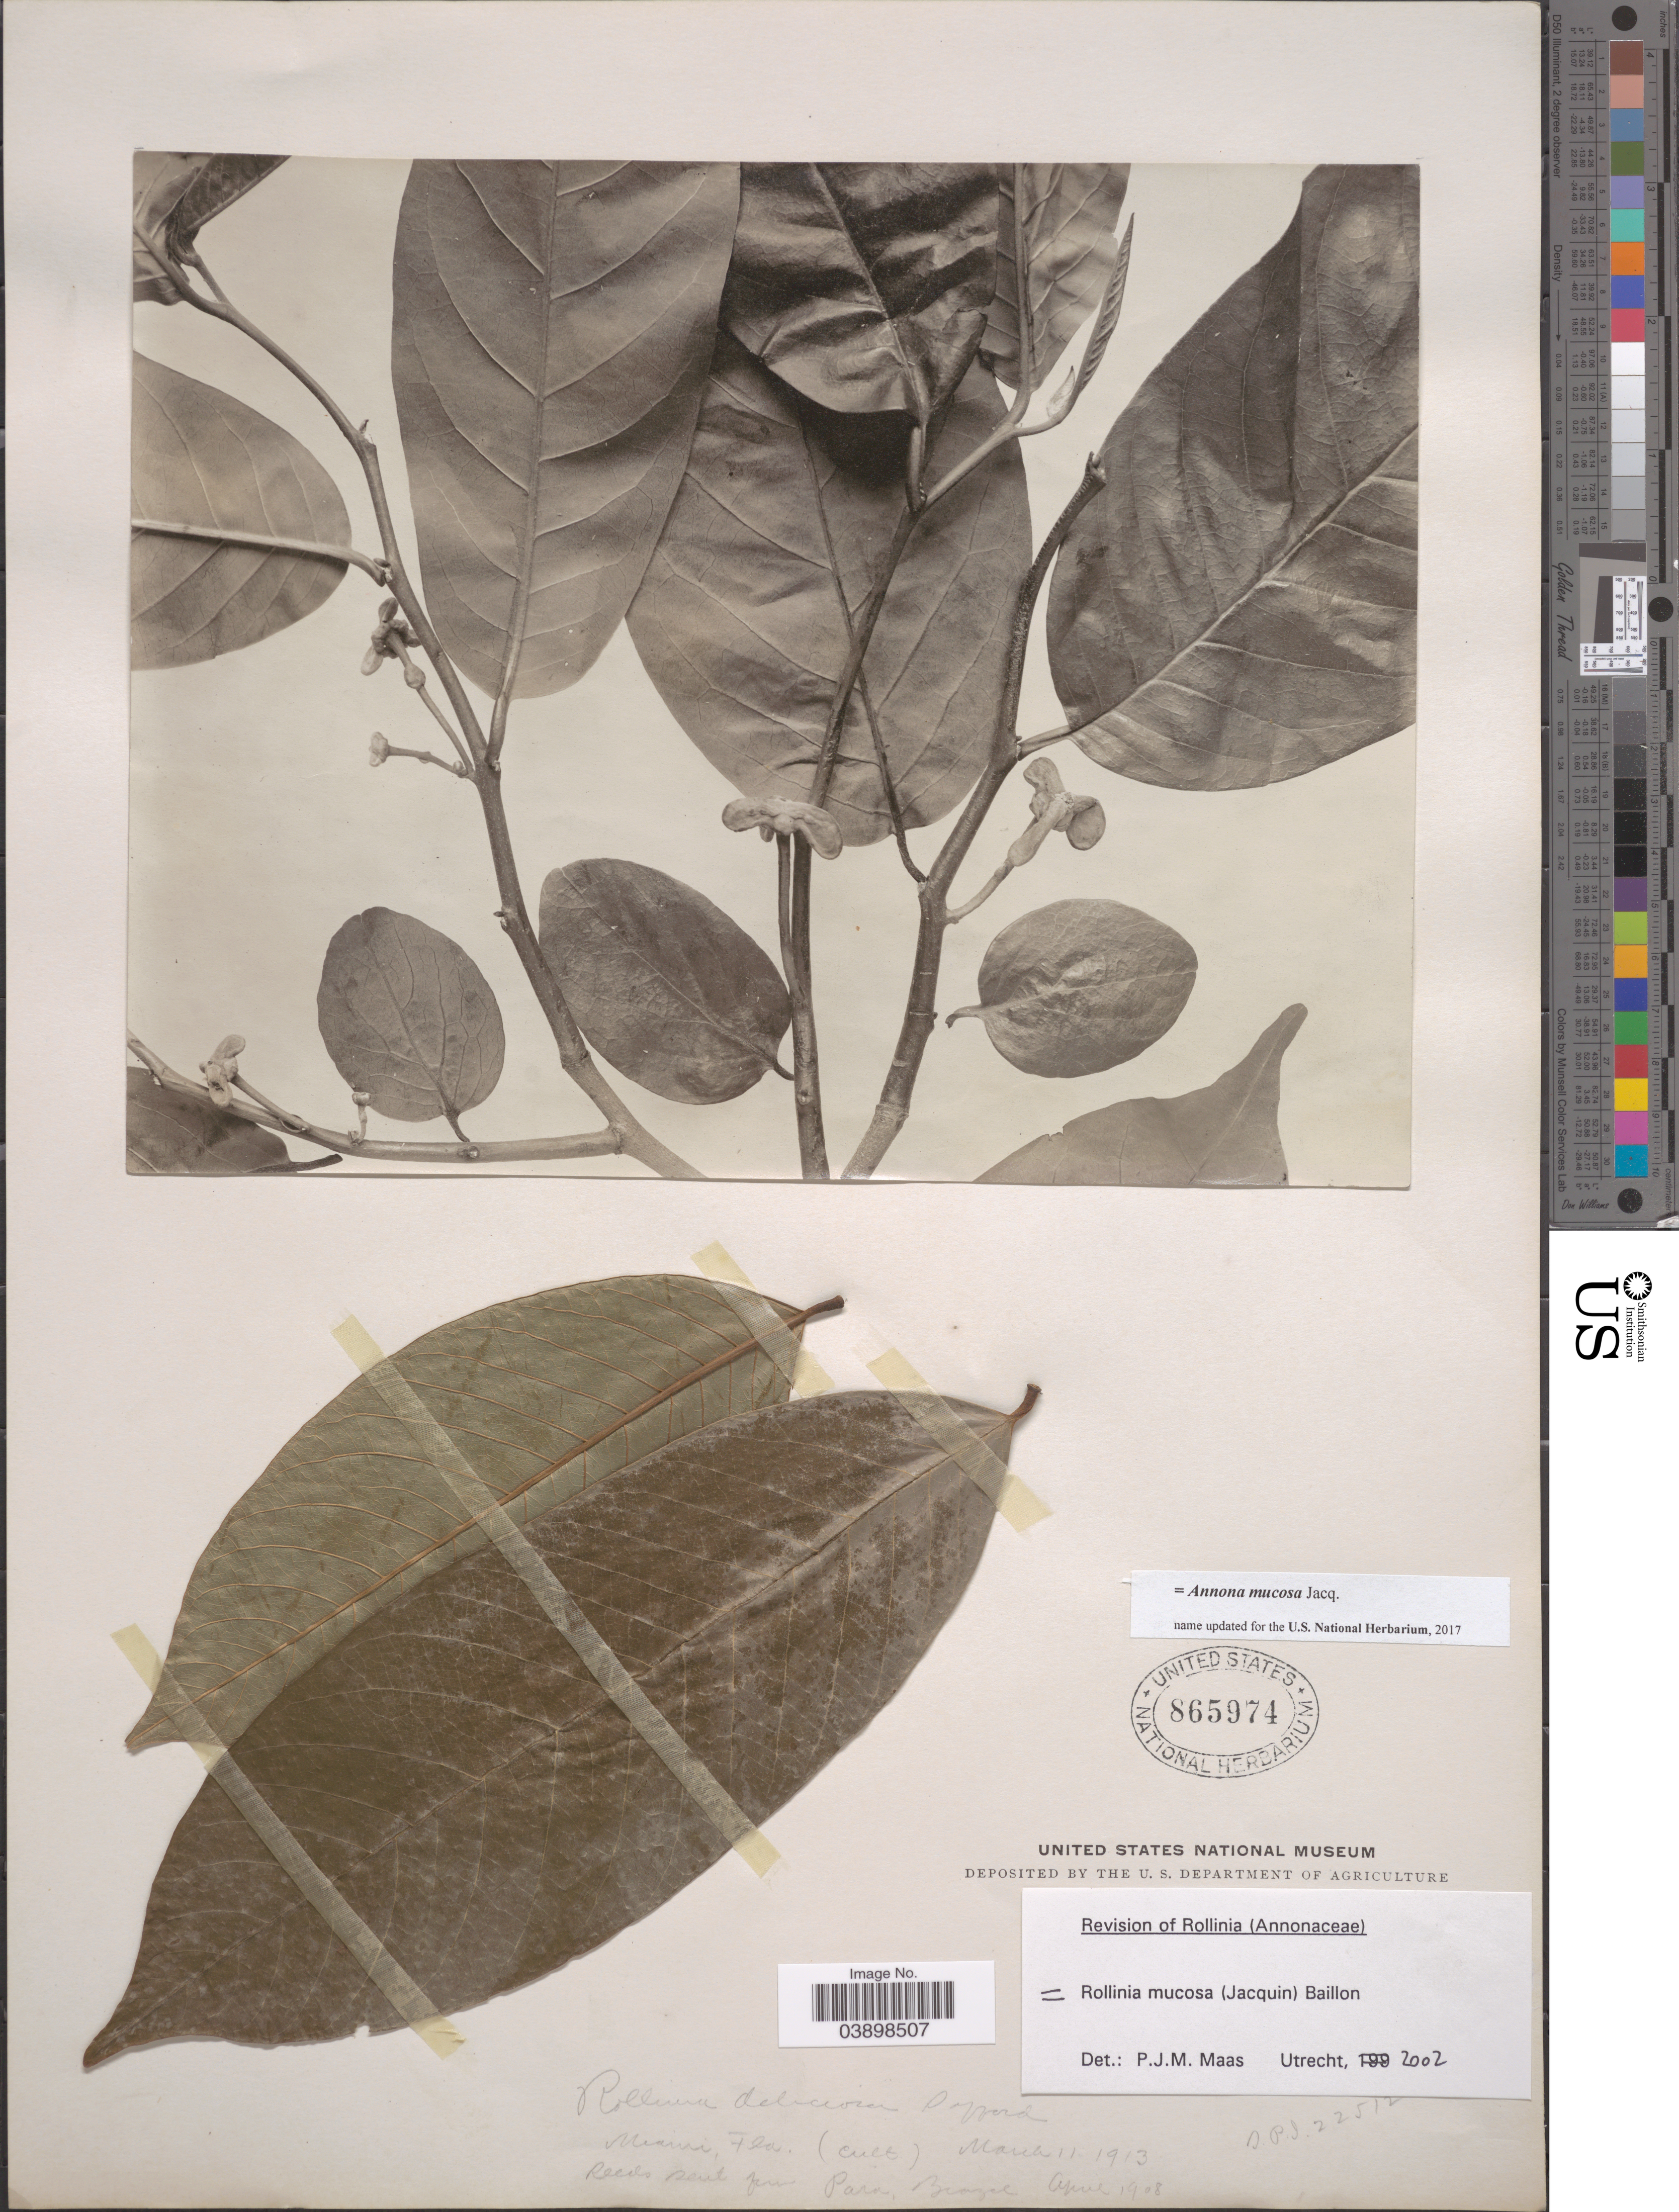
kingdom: Plantae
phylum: Tracheophyta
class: Magnoliopsida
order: Magnoliales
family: Annonaceae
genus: Annona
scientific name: Annona mucosa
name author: Jacq.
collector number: S.P.I.22512*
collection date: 1913-03-11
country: United States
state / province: Florida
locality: Miami.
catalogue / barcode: US 865974